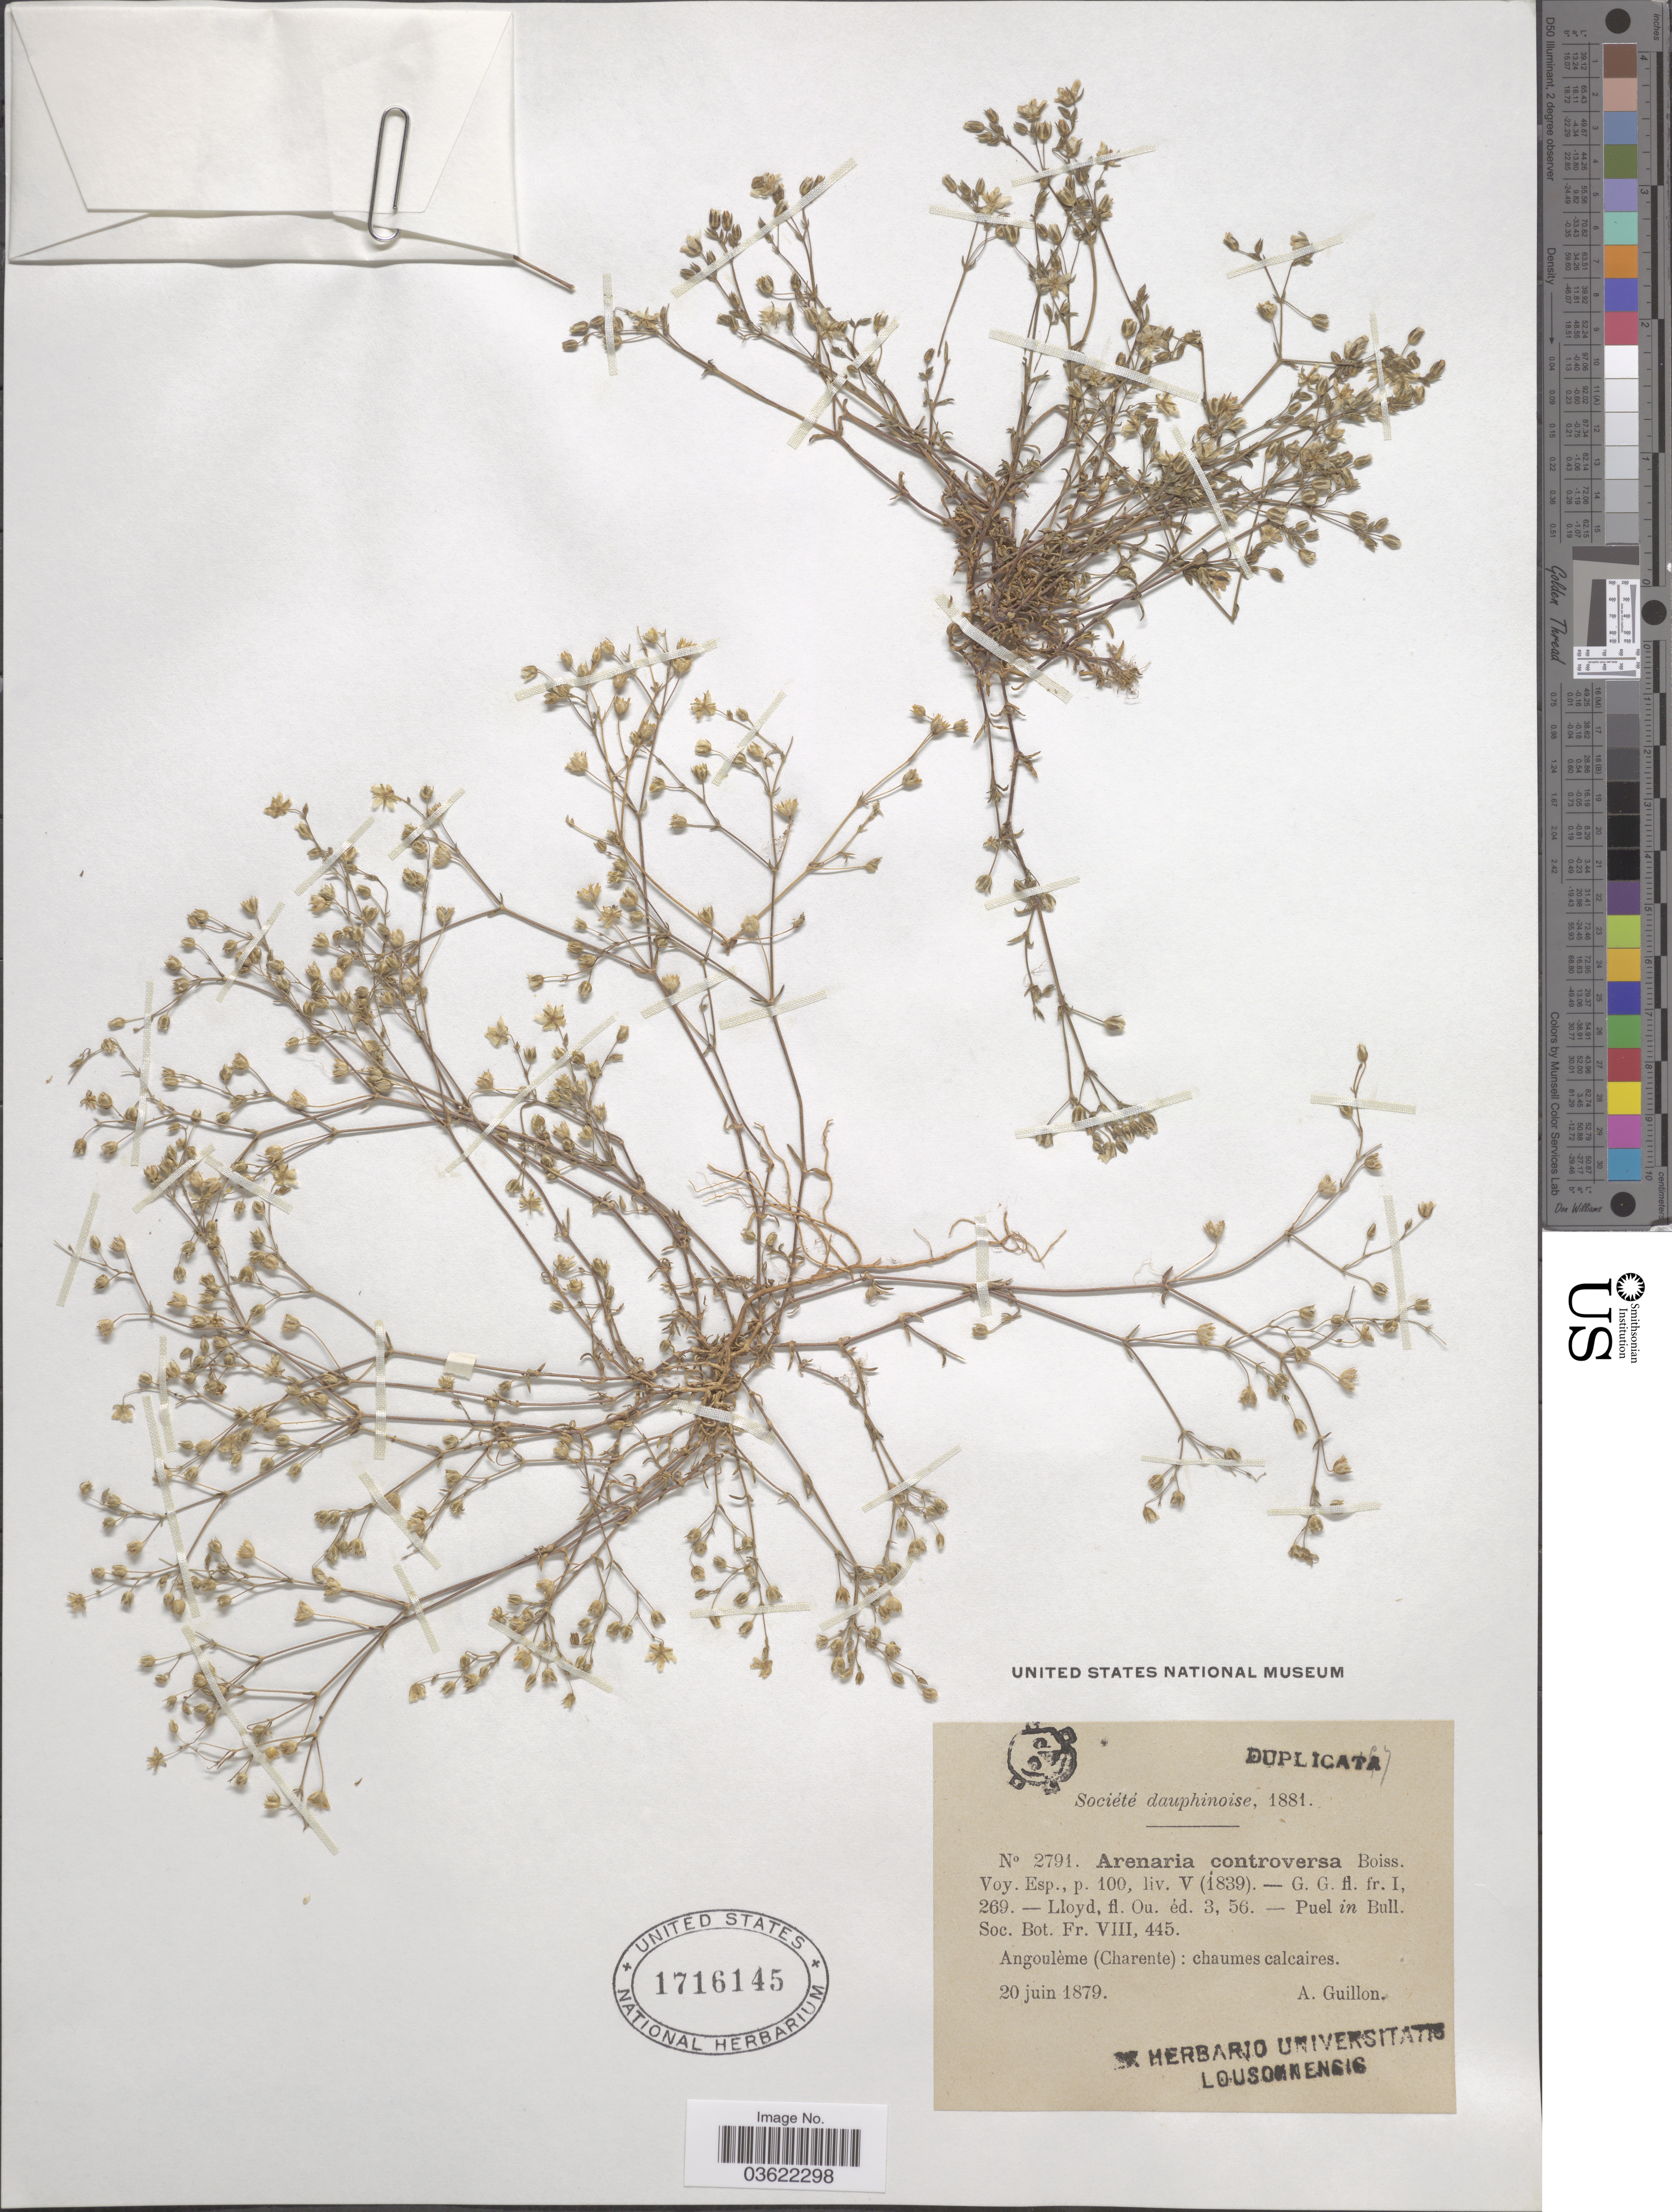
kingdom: Plantae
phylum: Tracheophyta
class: Magnoliopsida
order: Caryophyllales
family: Caryophyllaceae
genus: Arenaria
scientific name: Arenaria controversa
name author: Boiss.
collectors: A. Guillon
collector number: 2791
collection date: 1879-06-20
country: France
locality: Angoulème (Charente).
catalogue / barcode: US 1716145